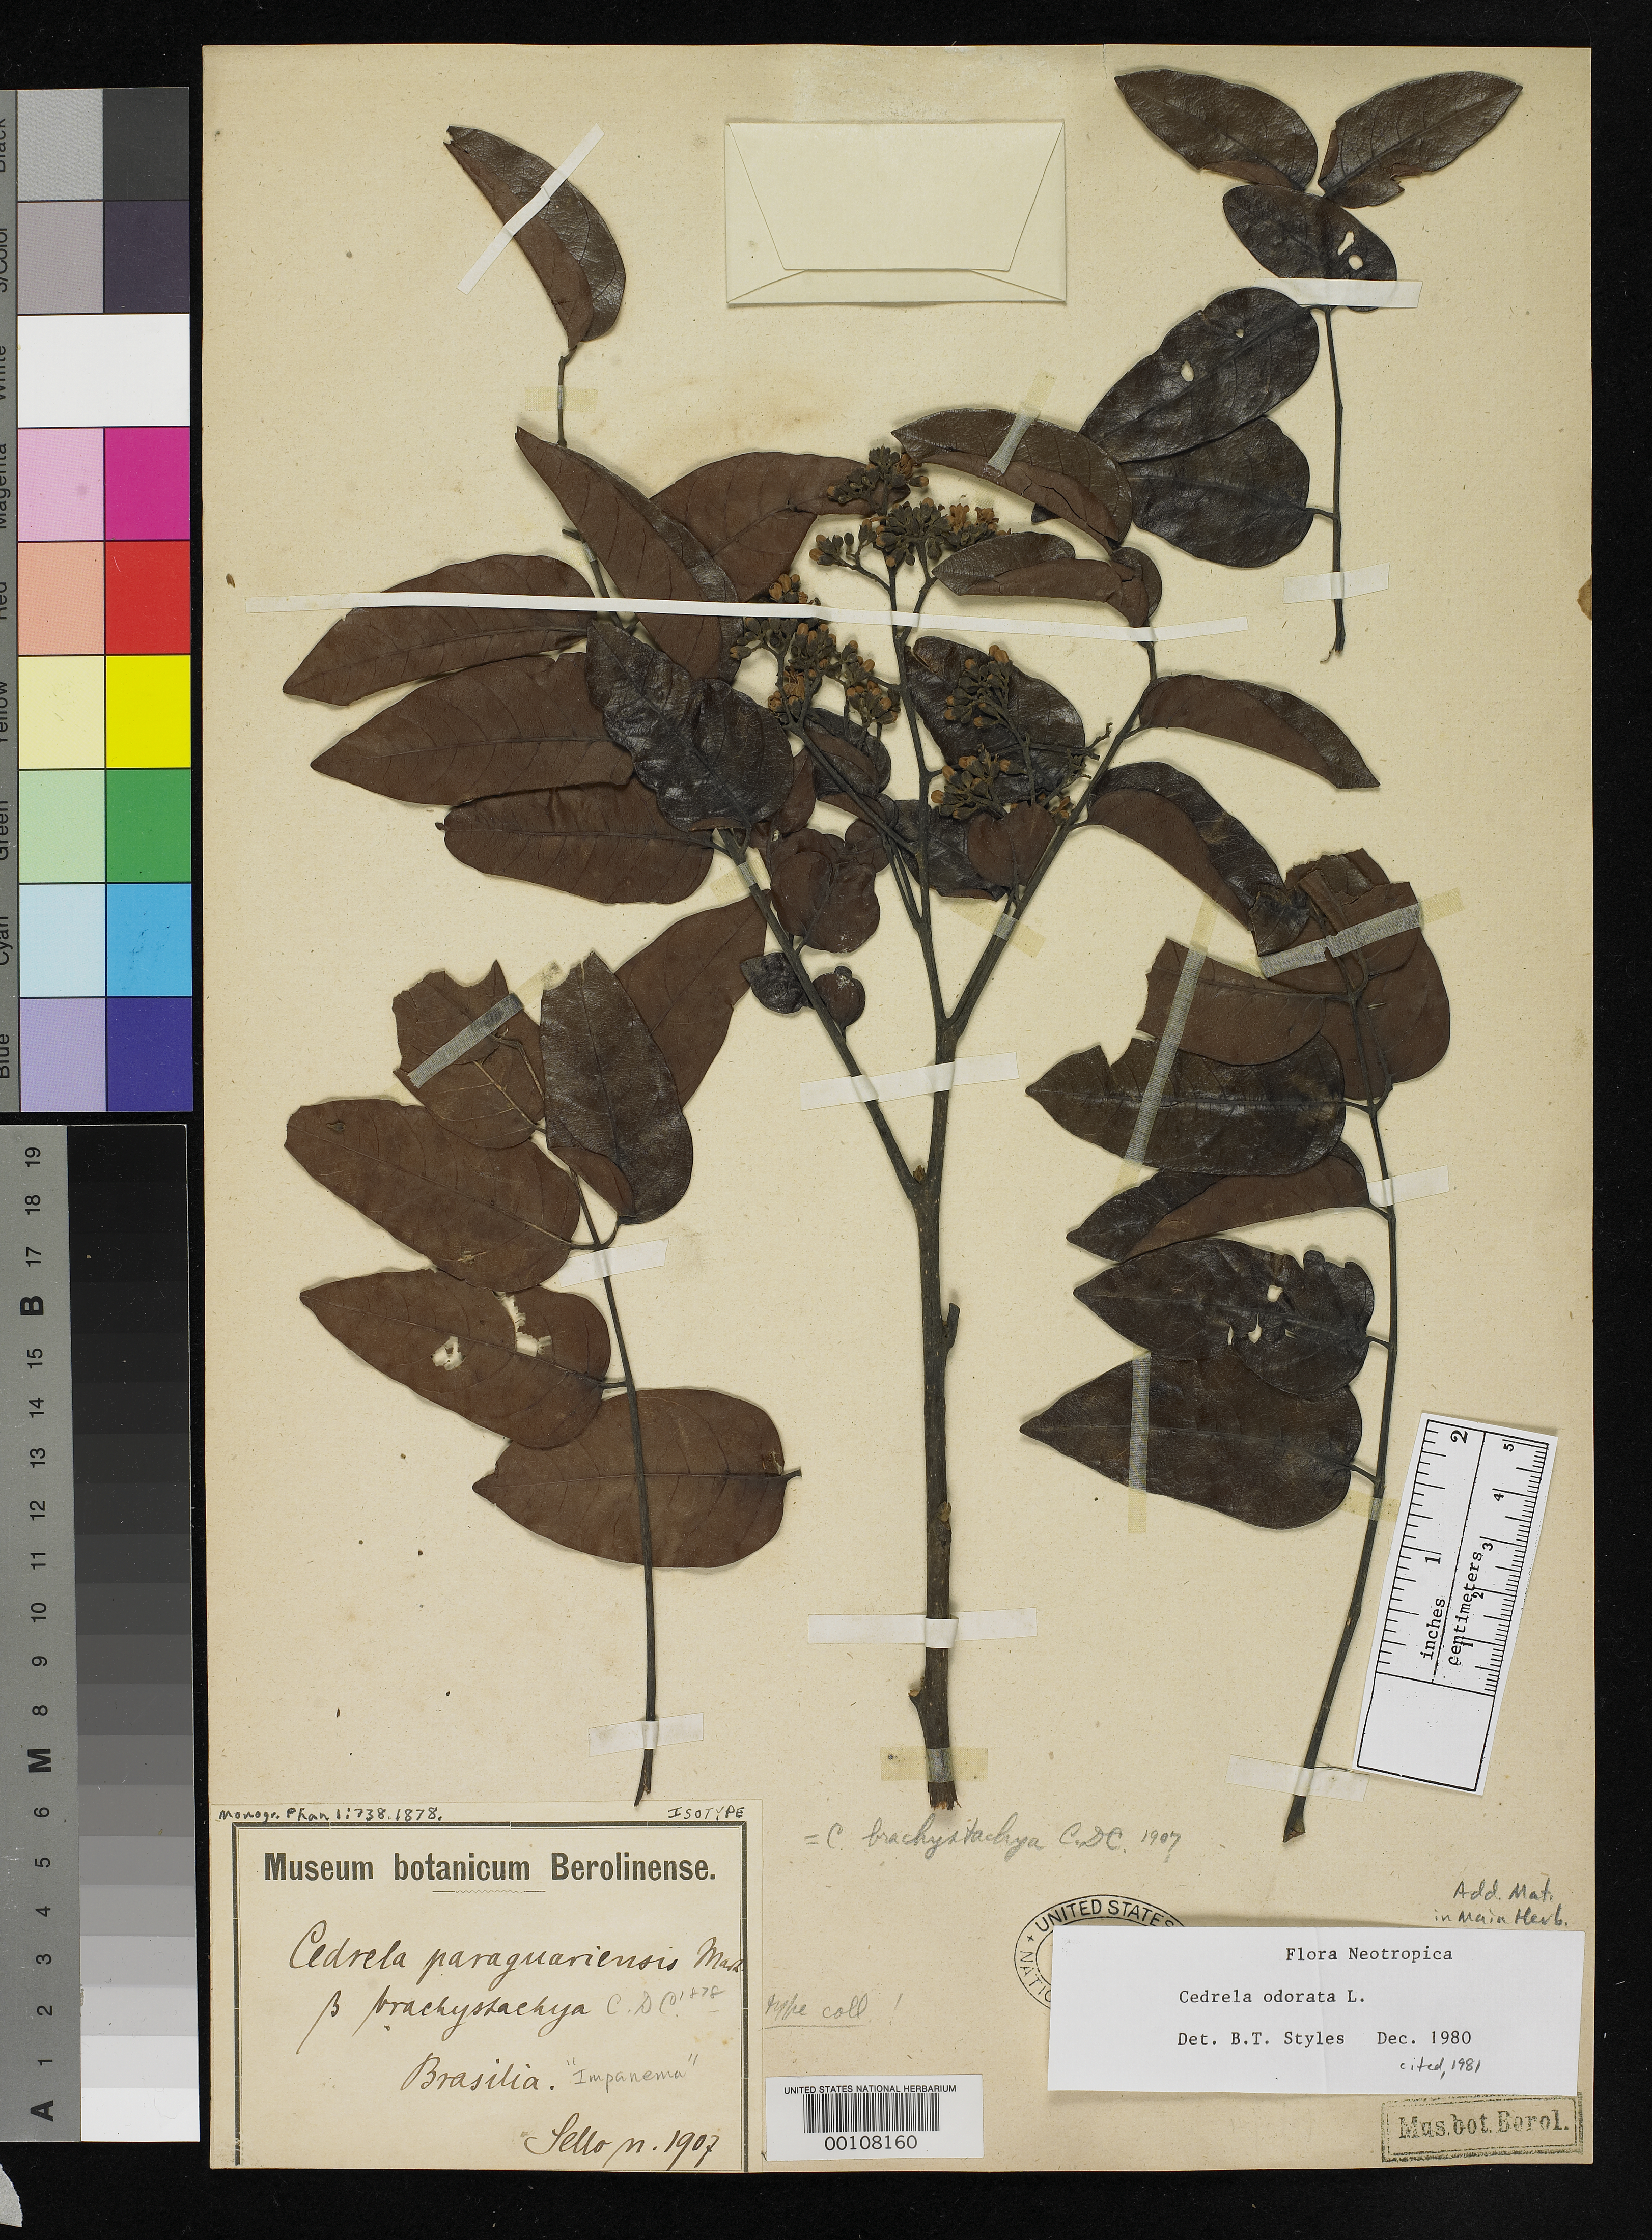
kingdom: Plantae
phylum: Tracheophyta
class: Magnoliopsida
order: Sapindales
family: Meliaceae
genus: Cedrela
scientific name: Cedrela paraguariensis var. brachystachya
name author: C. DC. in A. DC.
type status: Isotype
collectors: F. Sellow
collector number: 1907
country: Brazil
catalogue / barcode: US 617591